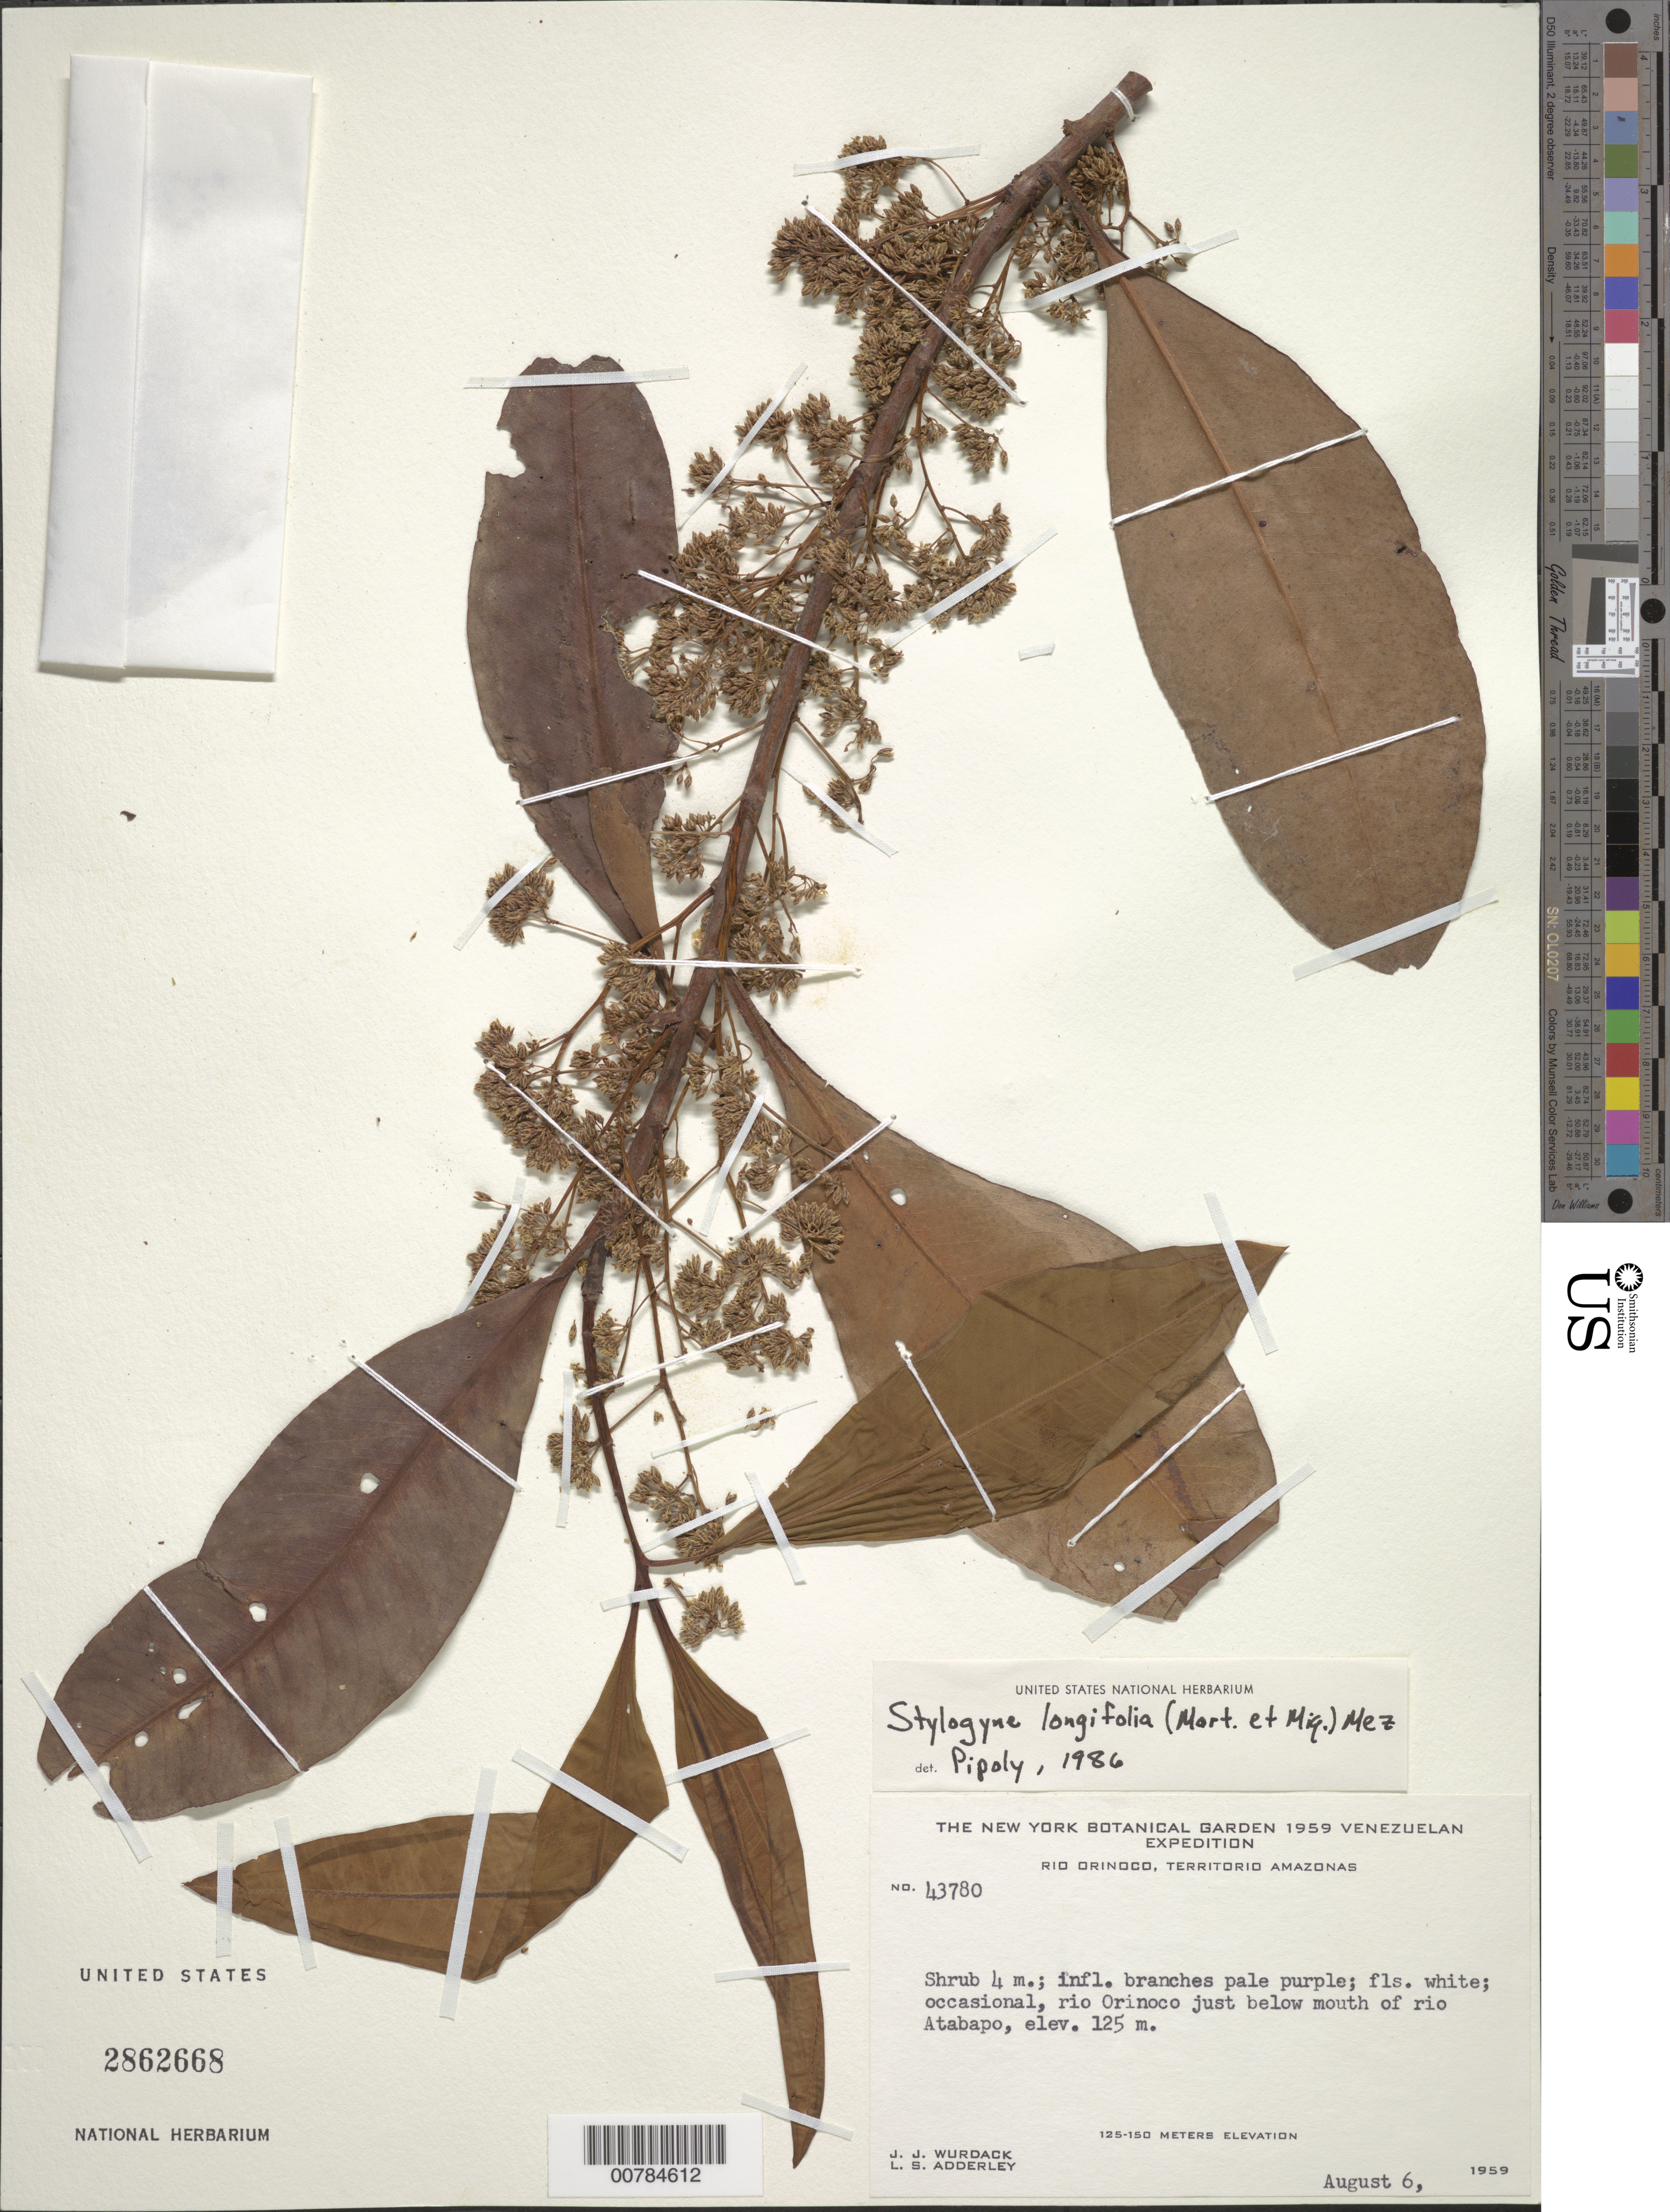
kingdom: Plantae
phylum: Tracheophyta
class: Magnoliopsida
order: Ericales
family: Primulaceae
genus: Stylogyne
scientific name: Stylogyne longifolia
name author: Mez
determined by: Pipoly, J. J., III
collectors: J. J. Wurdack & L. S. Adderley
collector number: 43780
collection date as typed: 6-Aug-59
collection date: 1959-08-06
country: Venezuela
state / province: Amazonas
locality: Río Orinoco, Río Atabapo, just below mouth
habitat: Shore of Rio Orinoco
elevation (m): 125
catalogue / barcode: US 2862668